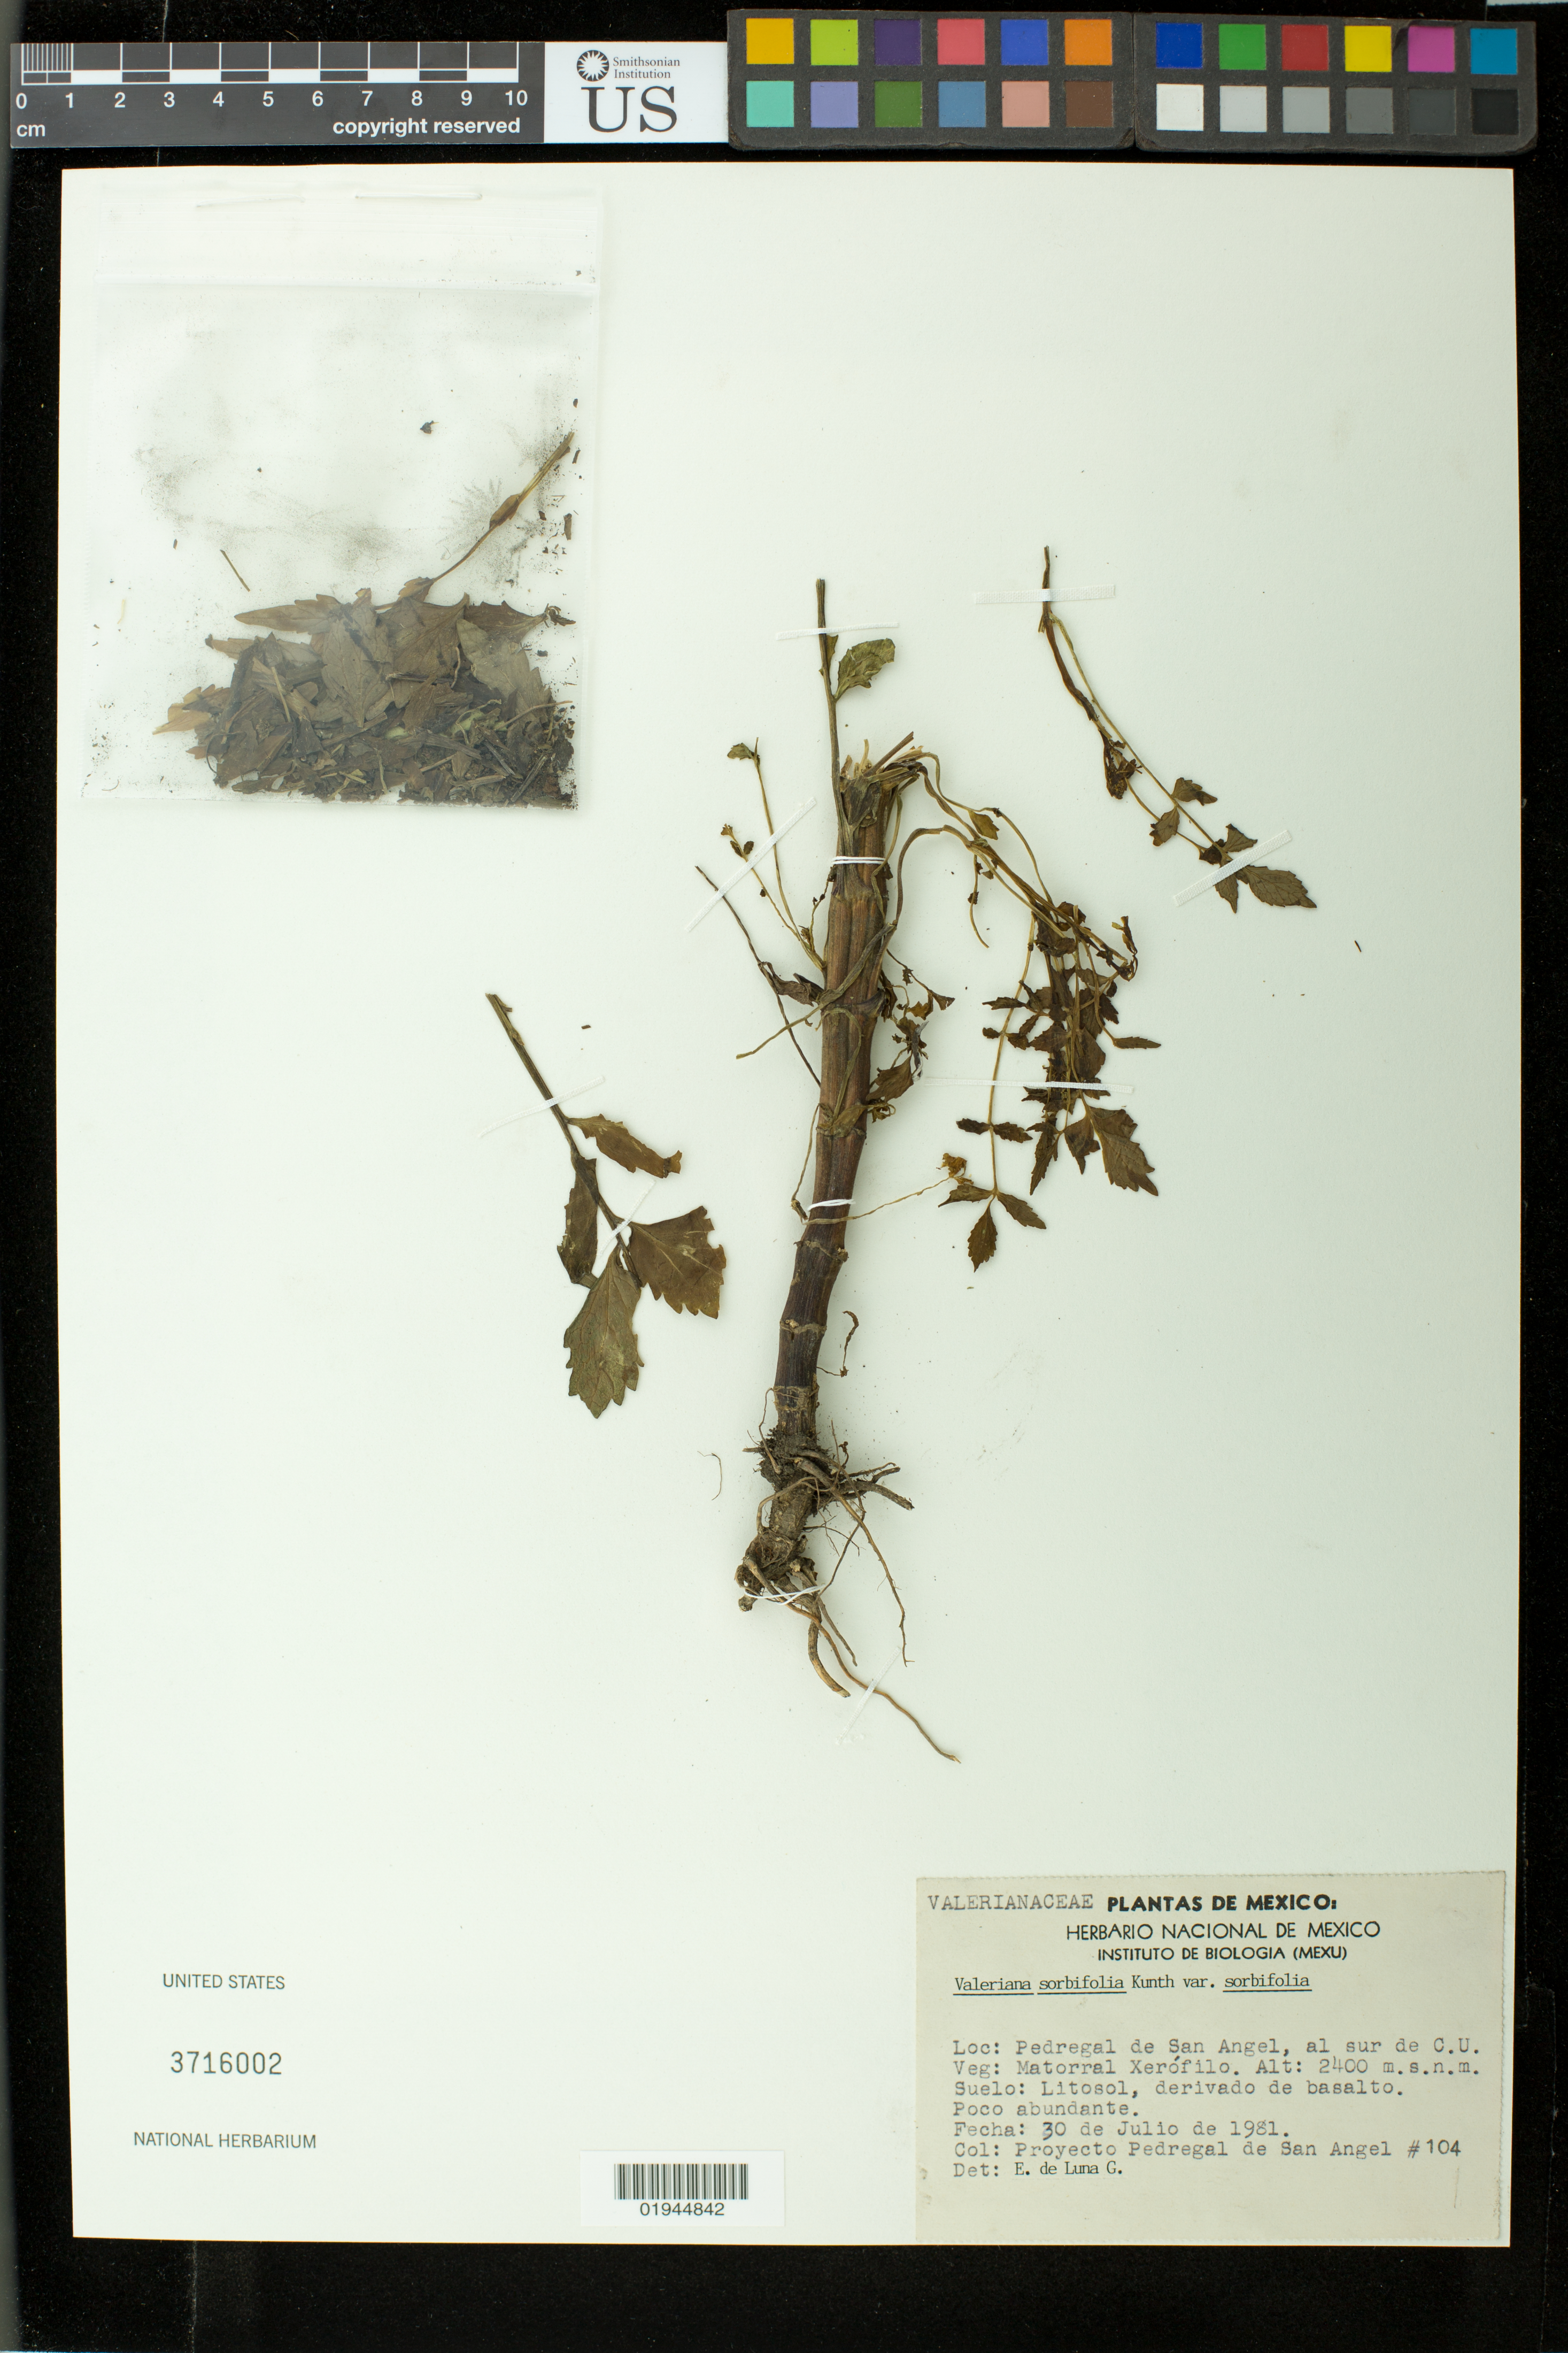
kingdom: Plantae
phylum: Tracheophyta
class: Magnoliopsida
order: Dipsacales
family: Caprifoliaceae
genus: Valeriana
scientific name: Valeriana sorbifolia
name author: Kunth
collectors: Proyecto Pedregal de San Angel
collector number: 104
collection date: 1981-07-30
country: Mexico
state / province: Distrito Federal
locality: Pedregal de San Angel, al sur de C.U.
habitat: matorral xerofilo, suelo: litosol, derivado de basalto. poco abundante.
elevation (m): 2400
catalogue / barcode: US 3716002